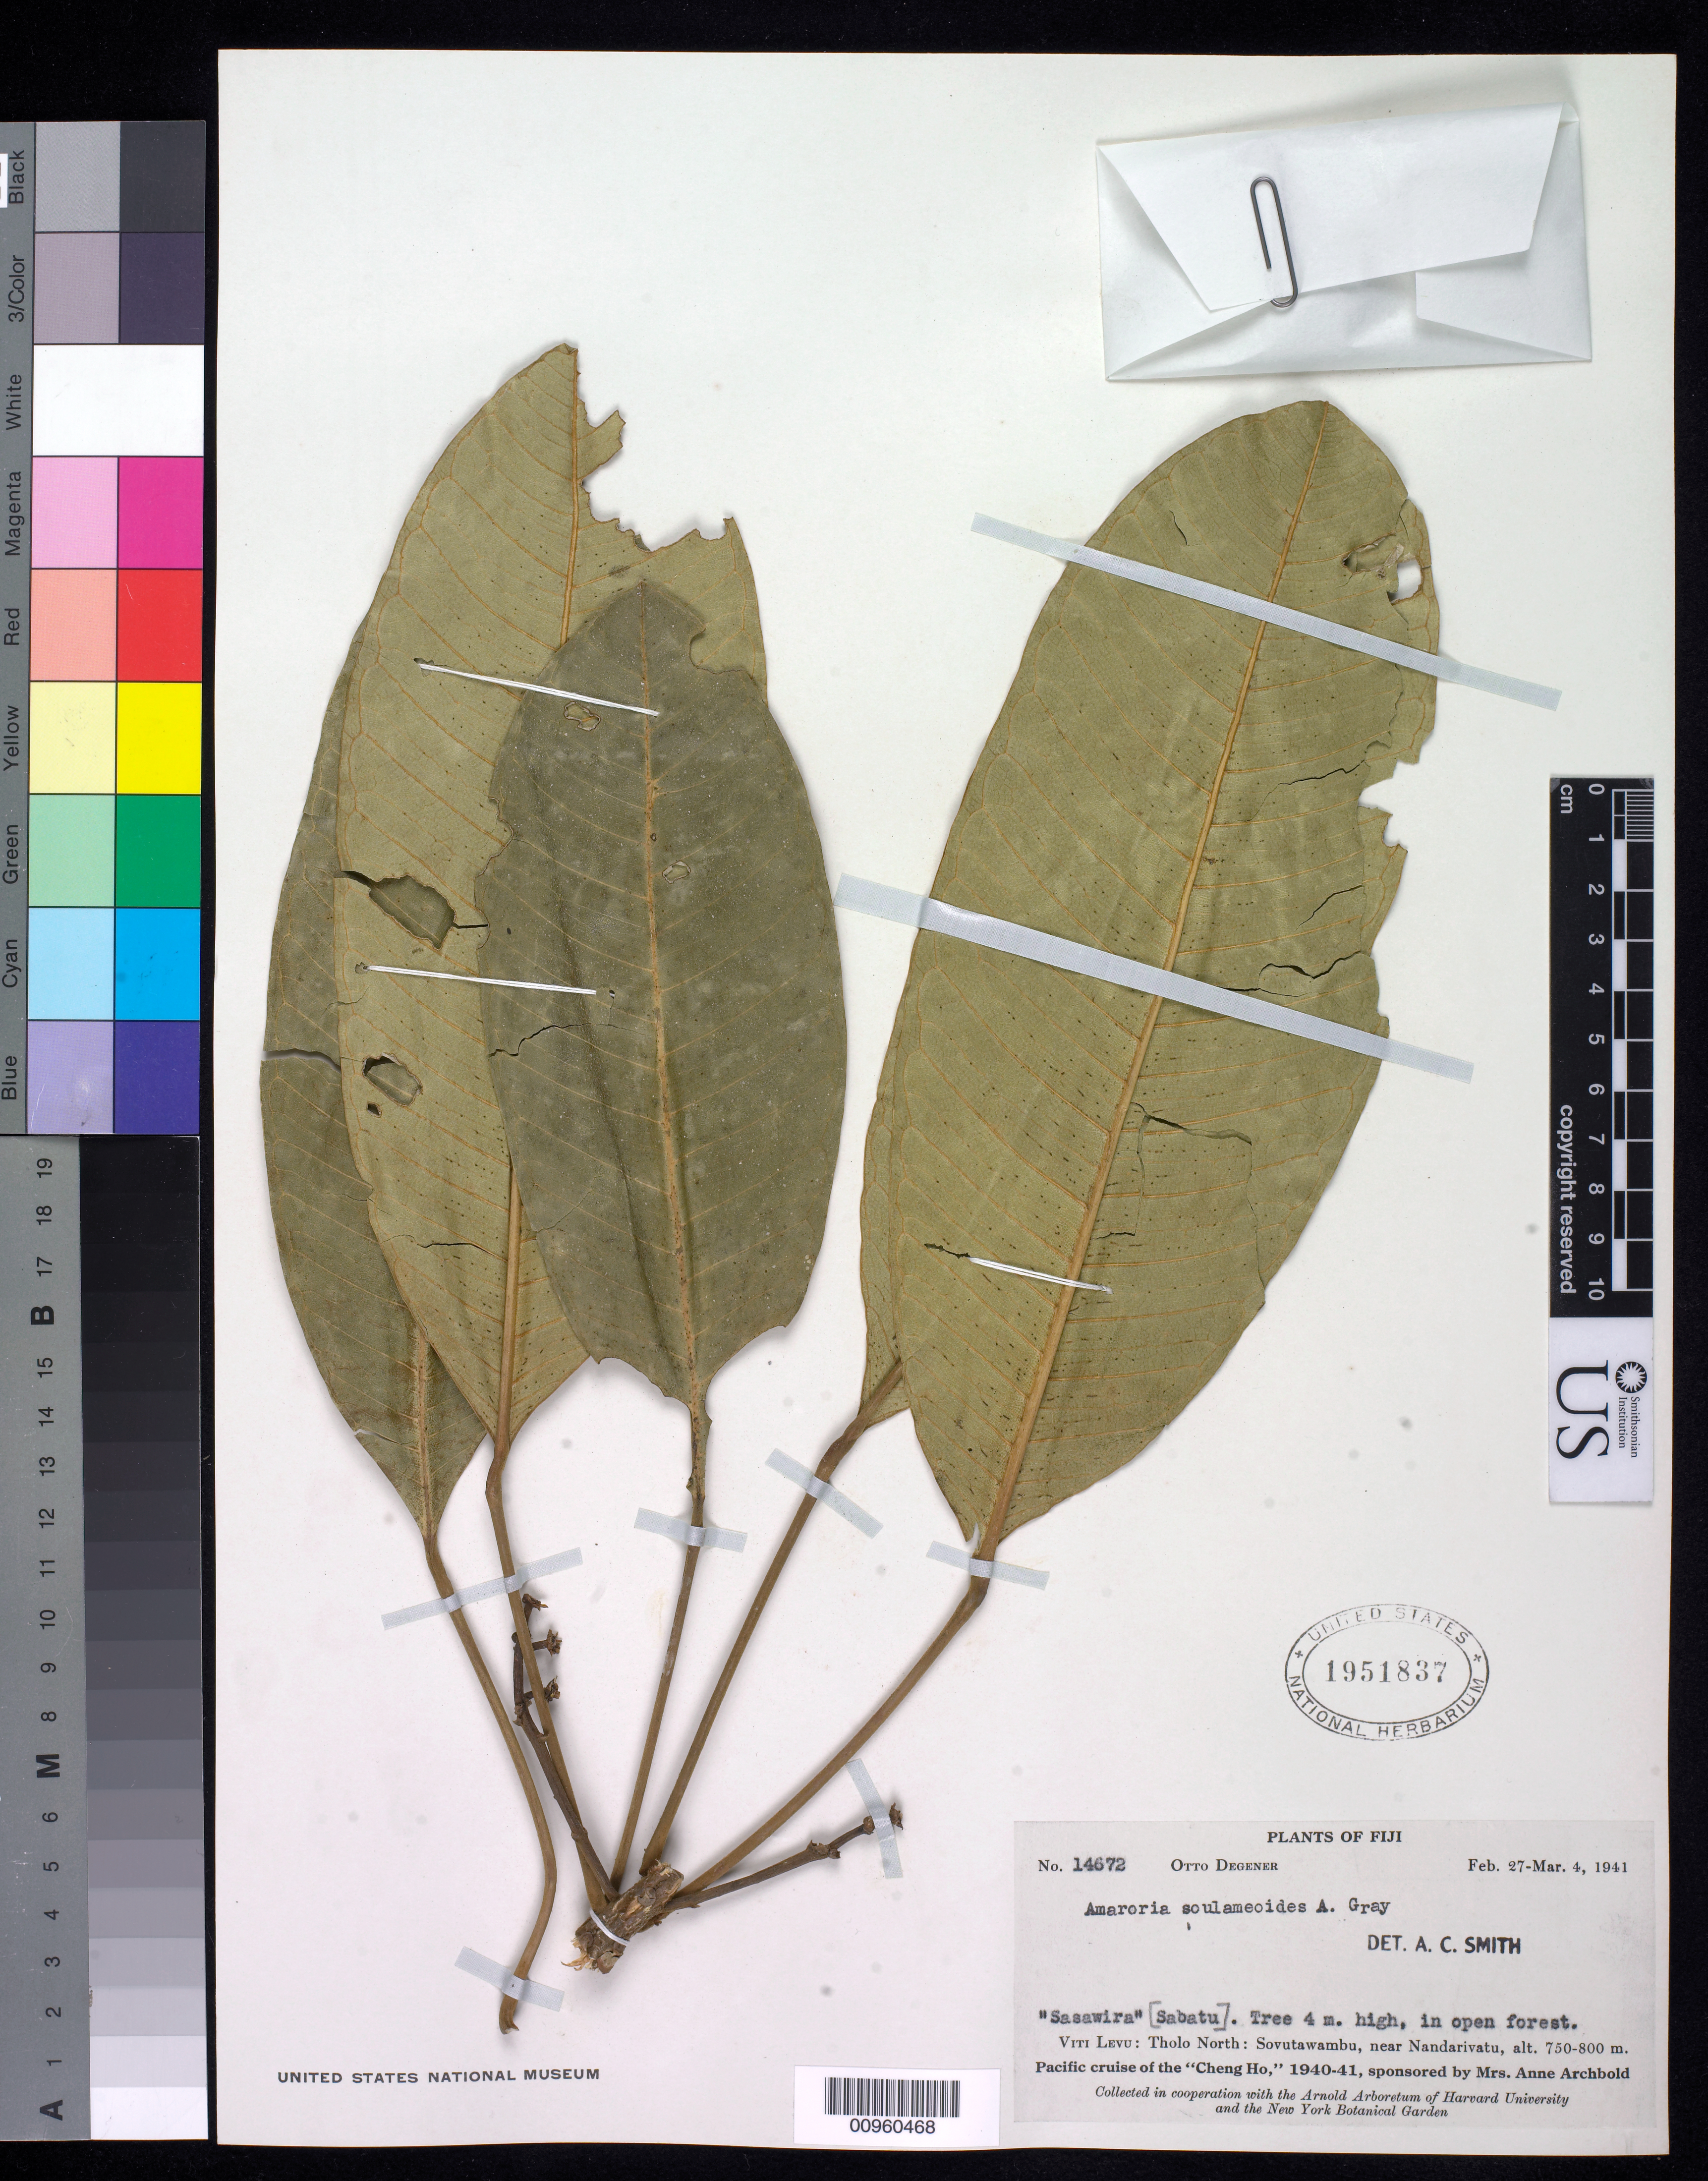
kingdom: Plantae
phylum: Tracheophyta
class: Magnoliopsida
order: Sapindales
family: Simaroubaceae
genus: Soulamea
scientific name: Soulamea soulameoides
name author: (A. Gray) Noot.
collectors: O. Degener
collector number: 14672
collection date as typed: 27 Feb 1941 to 04 Mar 1941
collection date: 1941-02-27/1941-03-04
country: Fiji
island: Viti Levu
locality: Fiji, Tholo North, Sovutawambu, near Nandarivatu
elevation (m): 750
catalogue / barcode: US 1951837